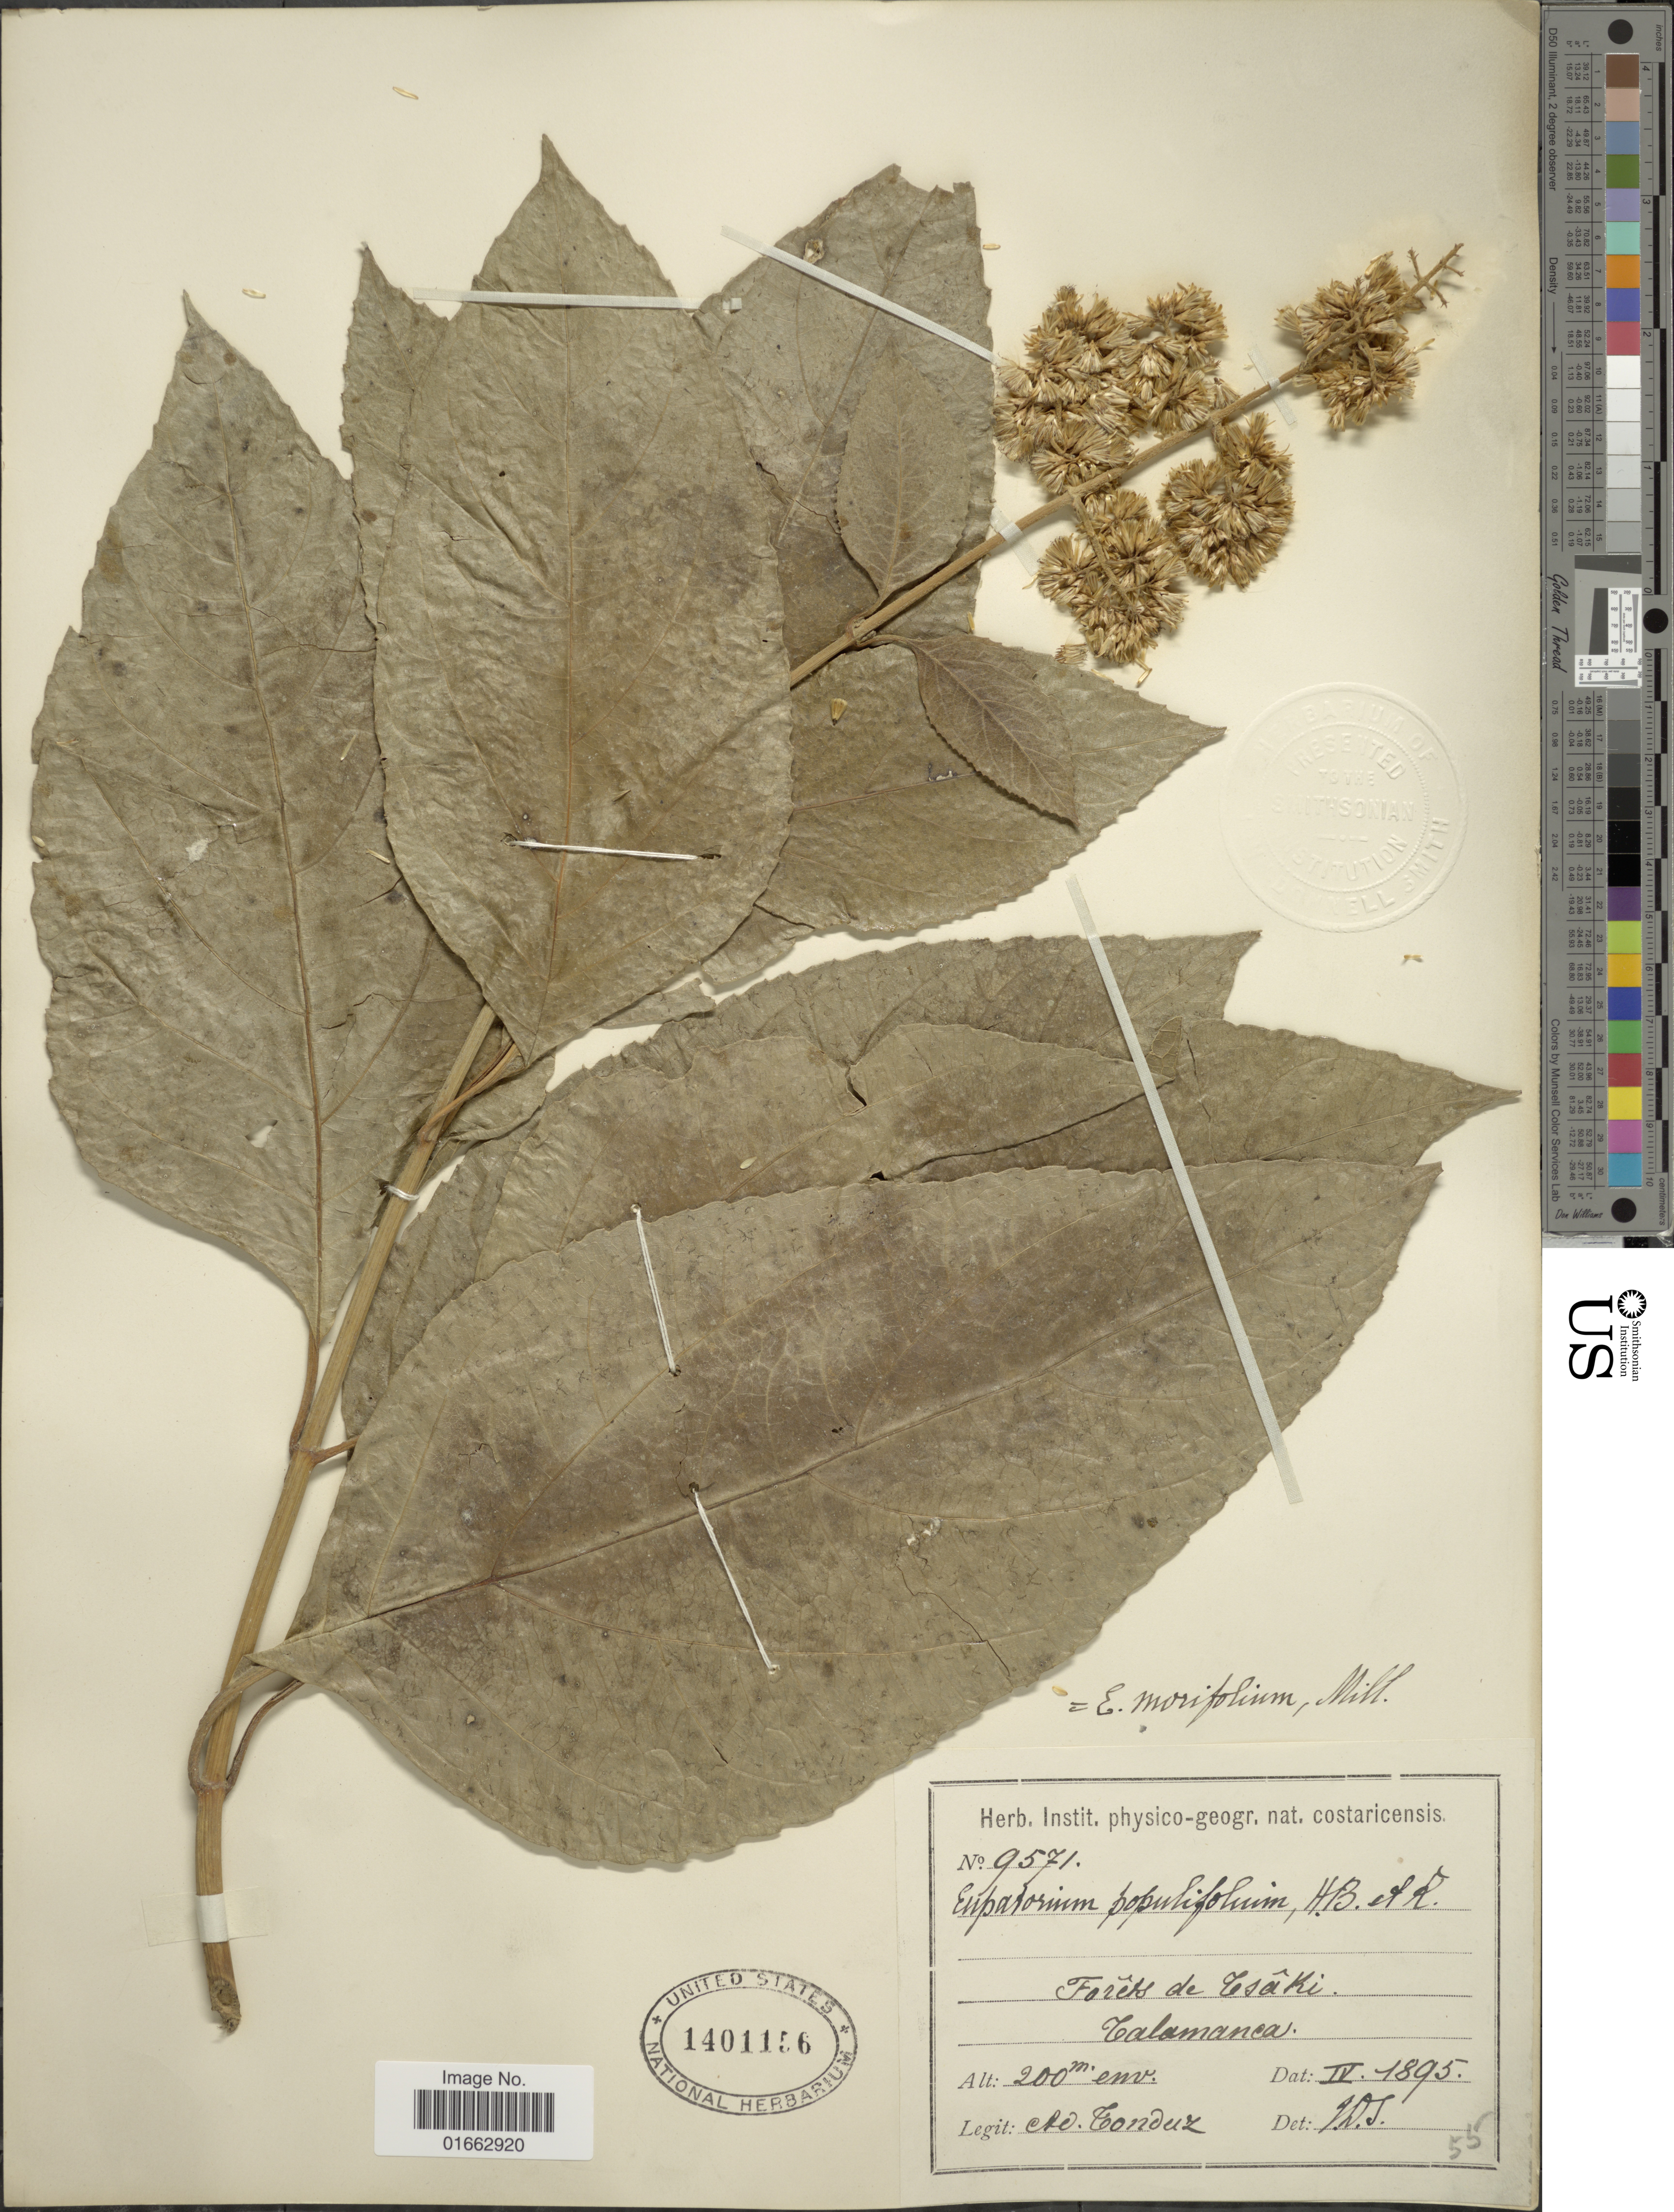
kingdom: Plantae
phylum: Tracheophyta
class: Magnoliopsida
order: Asterales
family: Asteraceae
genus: Critonia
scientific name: Critonia morifolia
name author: (Mill.) R.M. King & H. Rob.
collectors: A. Tonduz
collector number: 9571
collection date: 1895-04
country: Costa Rica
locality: Forêts de Isâki, Calamanca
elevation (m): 200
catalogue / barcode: US 1401156